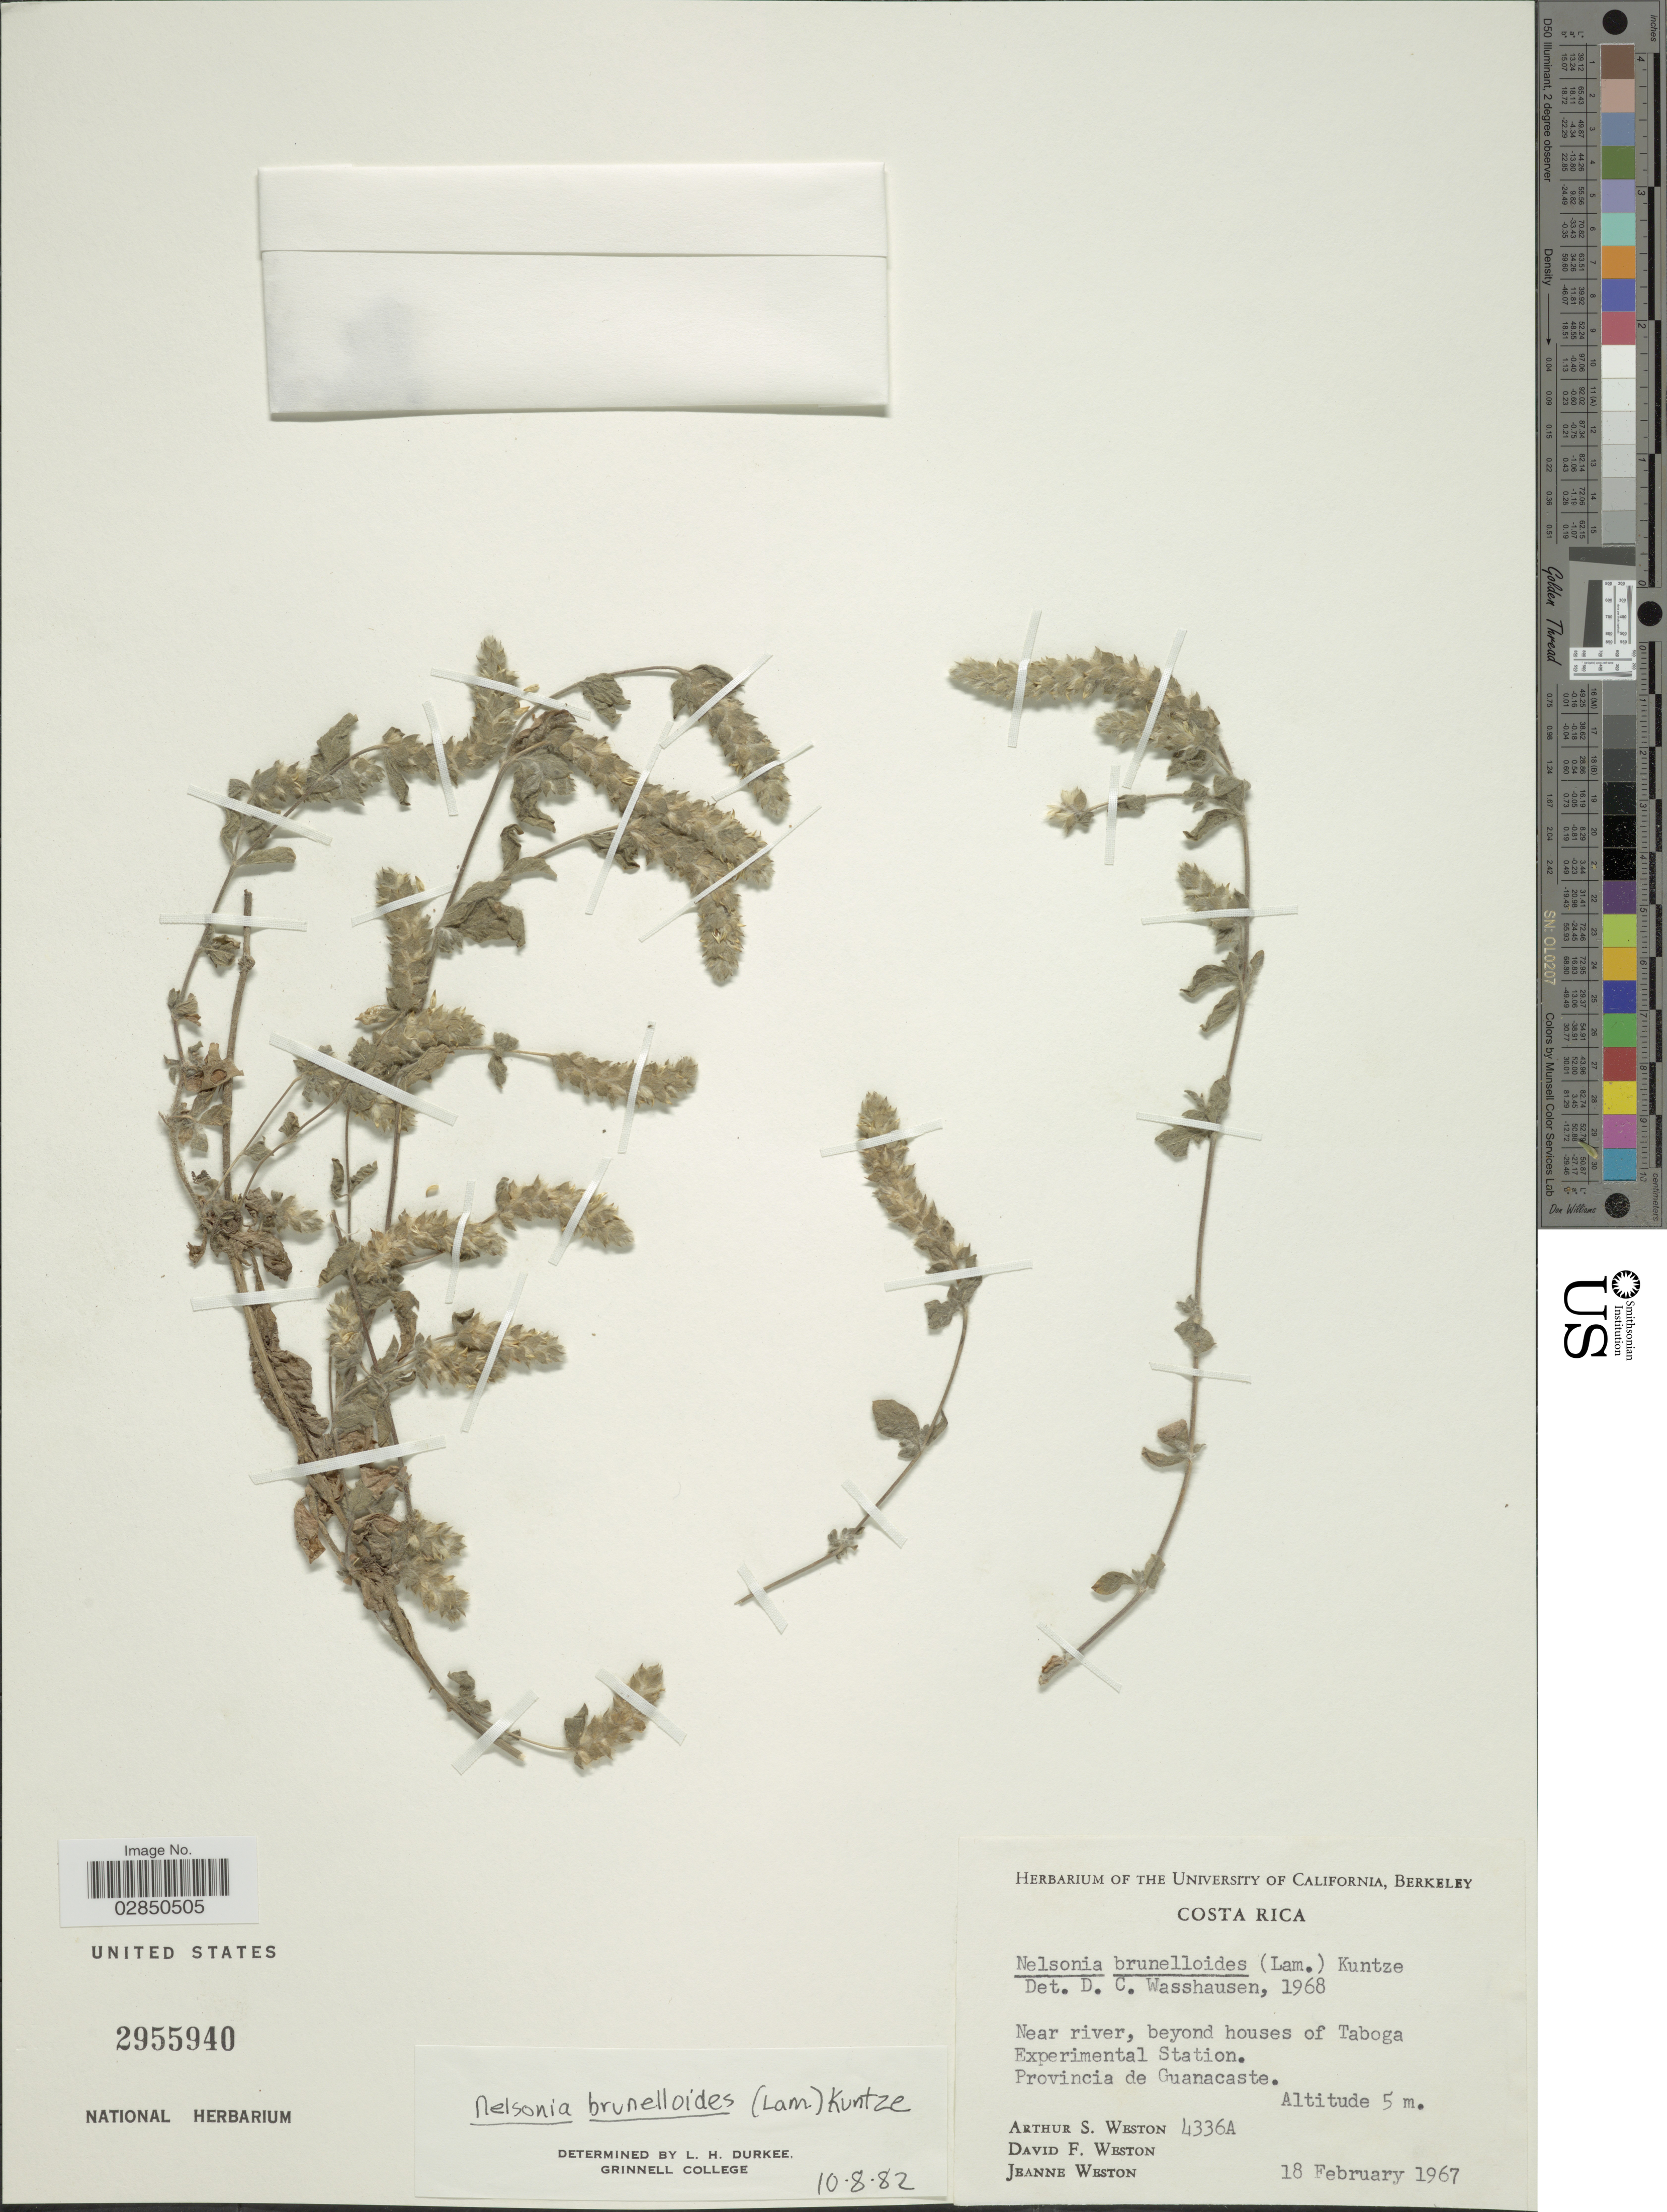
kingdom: Plantae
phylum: Tracheophyta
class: Magnoliopsida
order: Lamiales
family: Acanthaceae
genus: Nelsonia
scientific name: Nelsonia brunelloides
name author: (Lam.) Kuntze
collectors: A. Weston, D. Weston & J. Weston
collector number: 4336A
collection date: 1967-02-18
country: Costa Rica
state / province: Guanacaste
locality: Near river, beyond houses of Taboga Experimental Station. Provincia de Guanacaste.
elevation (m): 5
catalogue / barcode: US 2955940